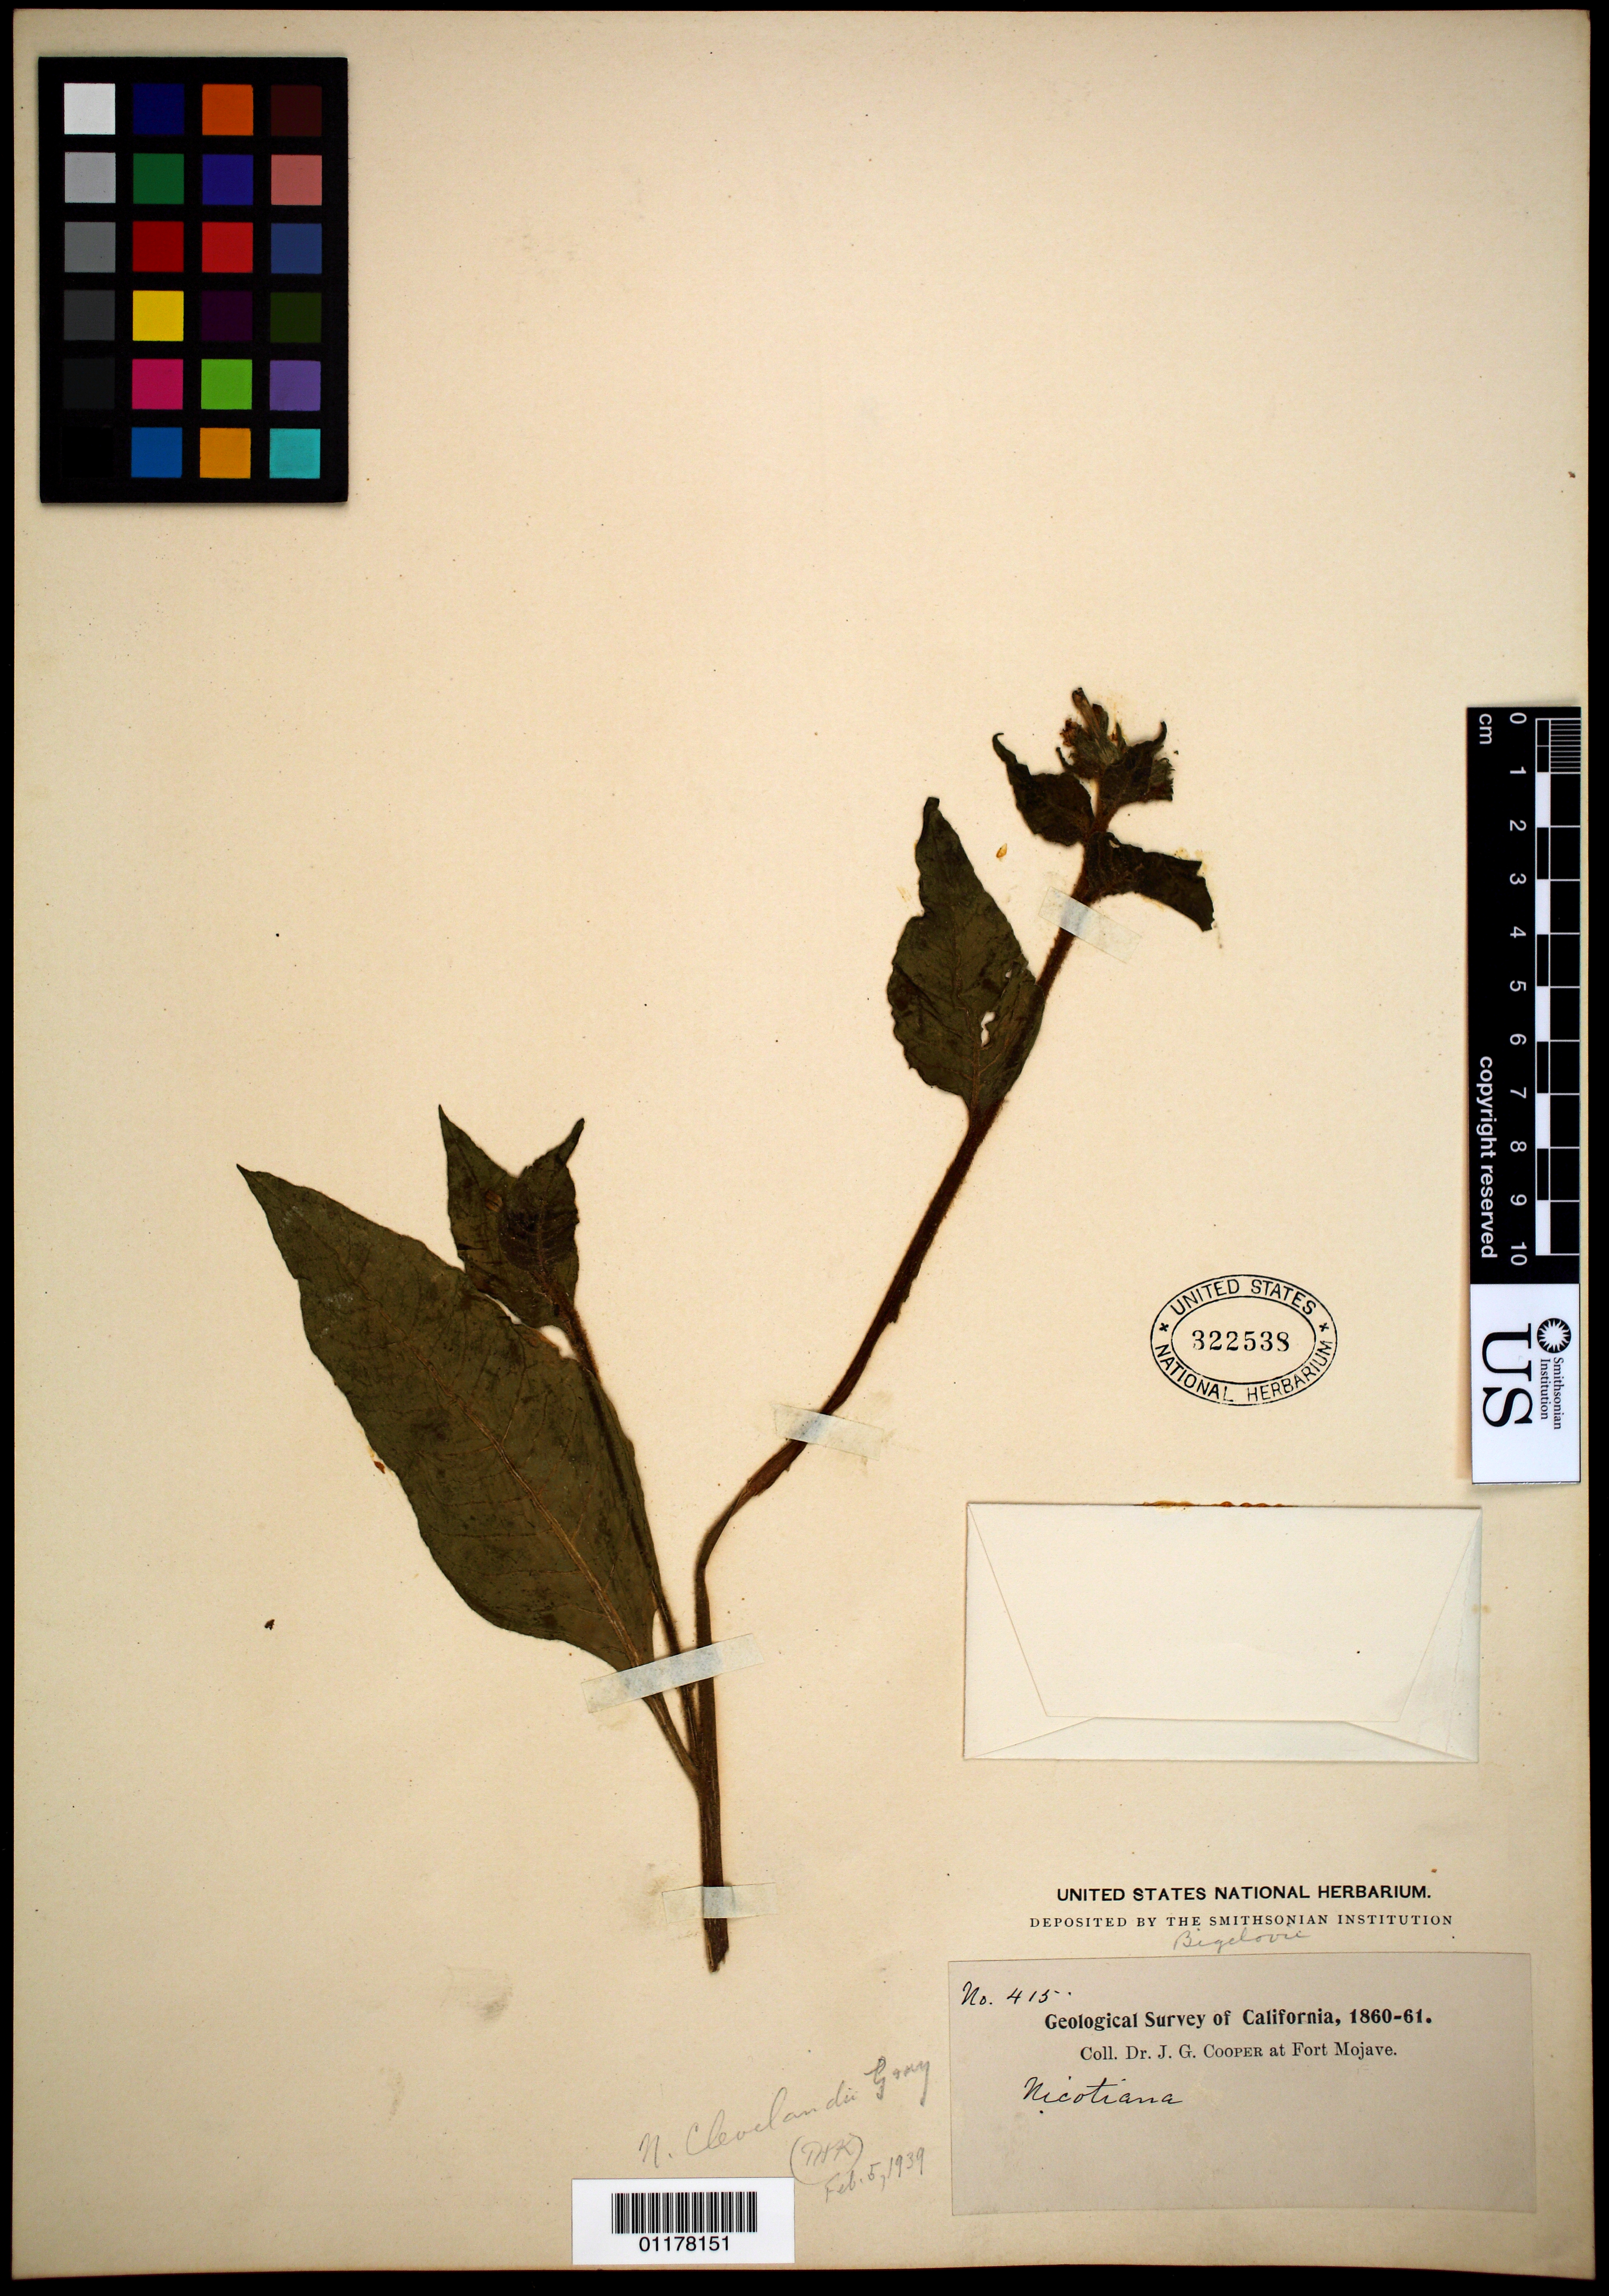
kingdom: Plantae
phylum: Tracheophyta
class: Magnoliopsida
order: Solanales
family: Solanaceae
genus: Nicotiana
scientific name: Nicotiana clevelandii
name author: A. Gray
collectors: J. G. Cooper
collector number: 415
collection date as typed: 1860 to -- --- 1861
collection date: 1860/1861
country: United States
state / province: California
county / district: San Bernardino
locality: at Fort Mojave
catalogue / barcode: US 322538